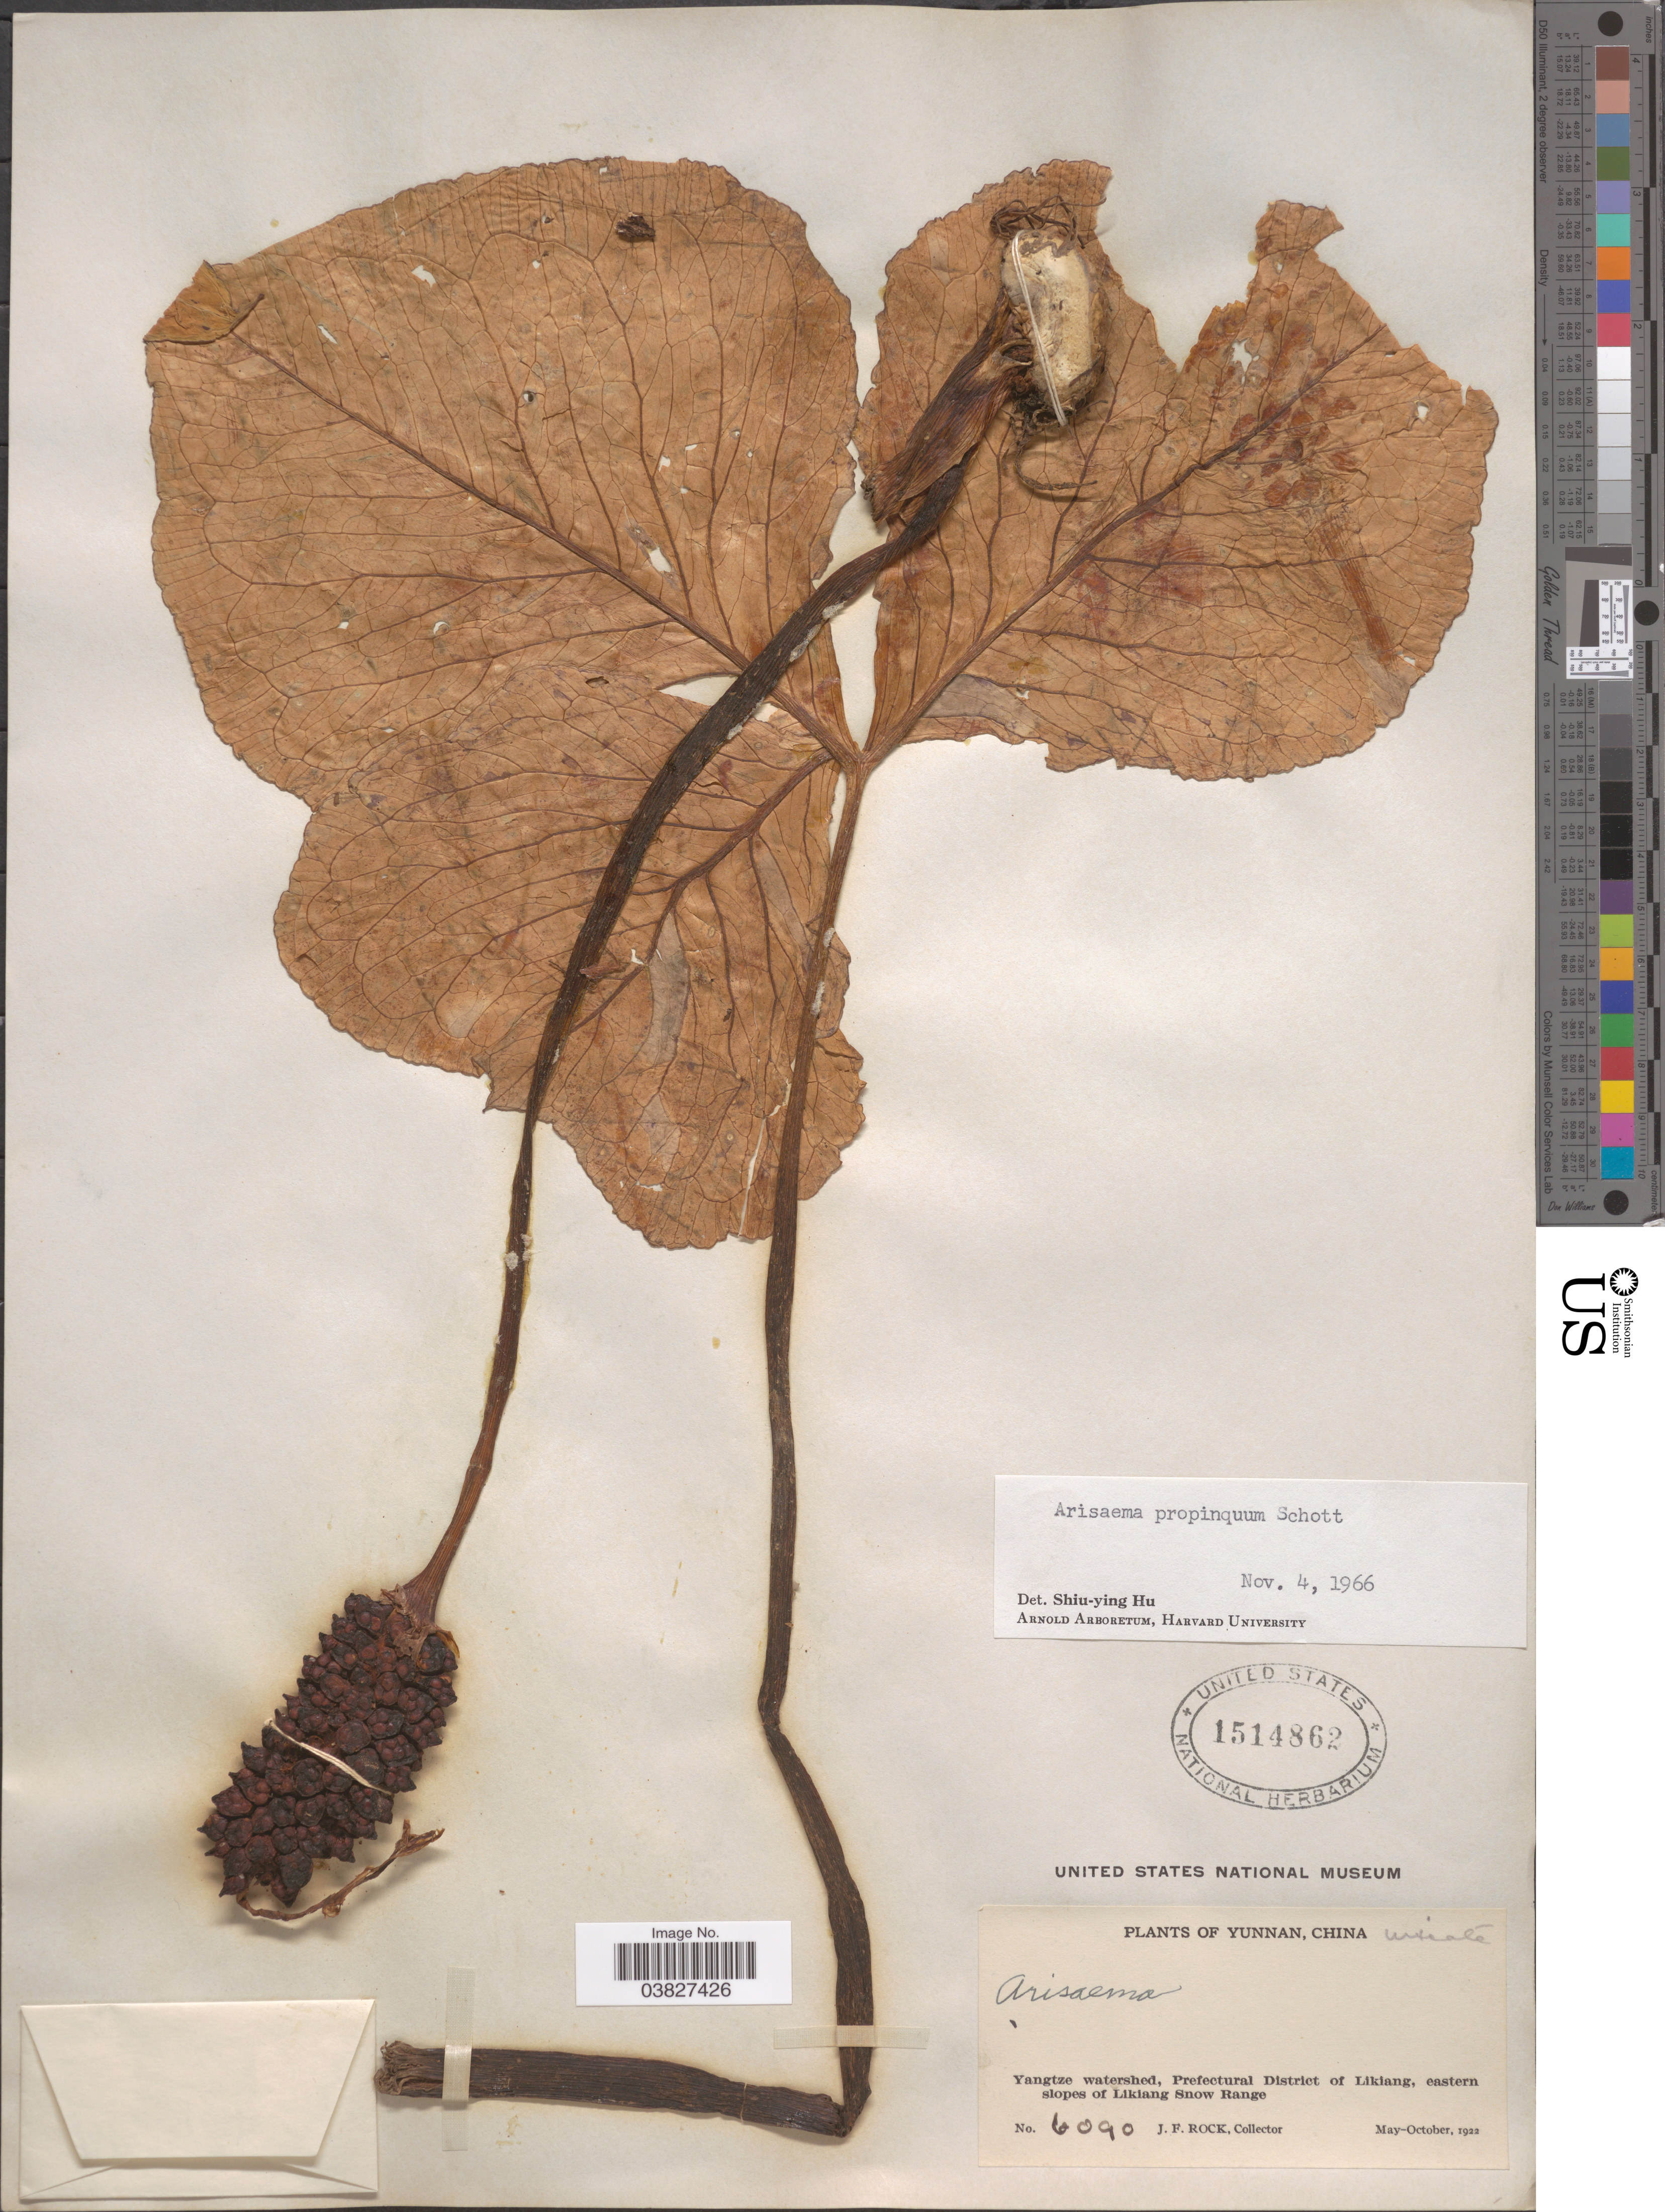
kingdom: Plantae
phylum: Tracheophyta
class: Liliopsida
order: Alismatales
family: Araceae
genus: Arisaema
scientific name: Arisaema propinquum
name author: Schott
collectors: J. Rock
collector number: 6090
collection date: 1922-05/1922-10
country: China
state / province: Yunnan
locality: Yangtze watershed, Prefectural District of Likiang, eastern slopes of Likiang Snow Range.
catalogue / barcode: US 1514862